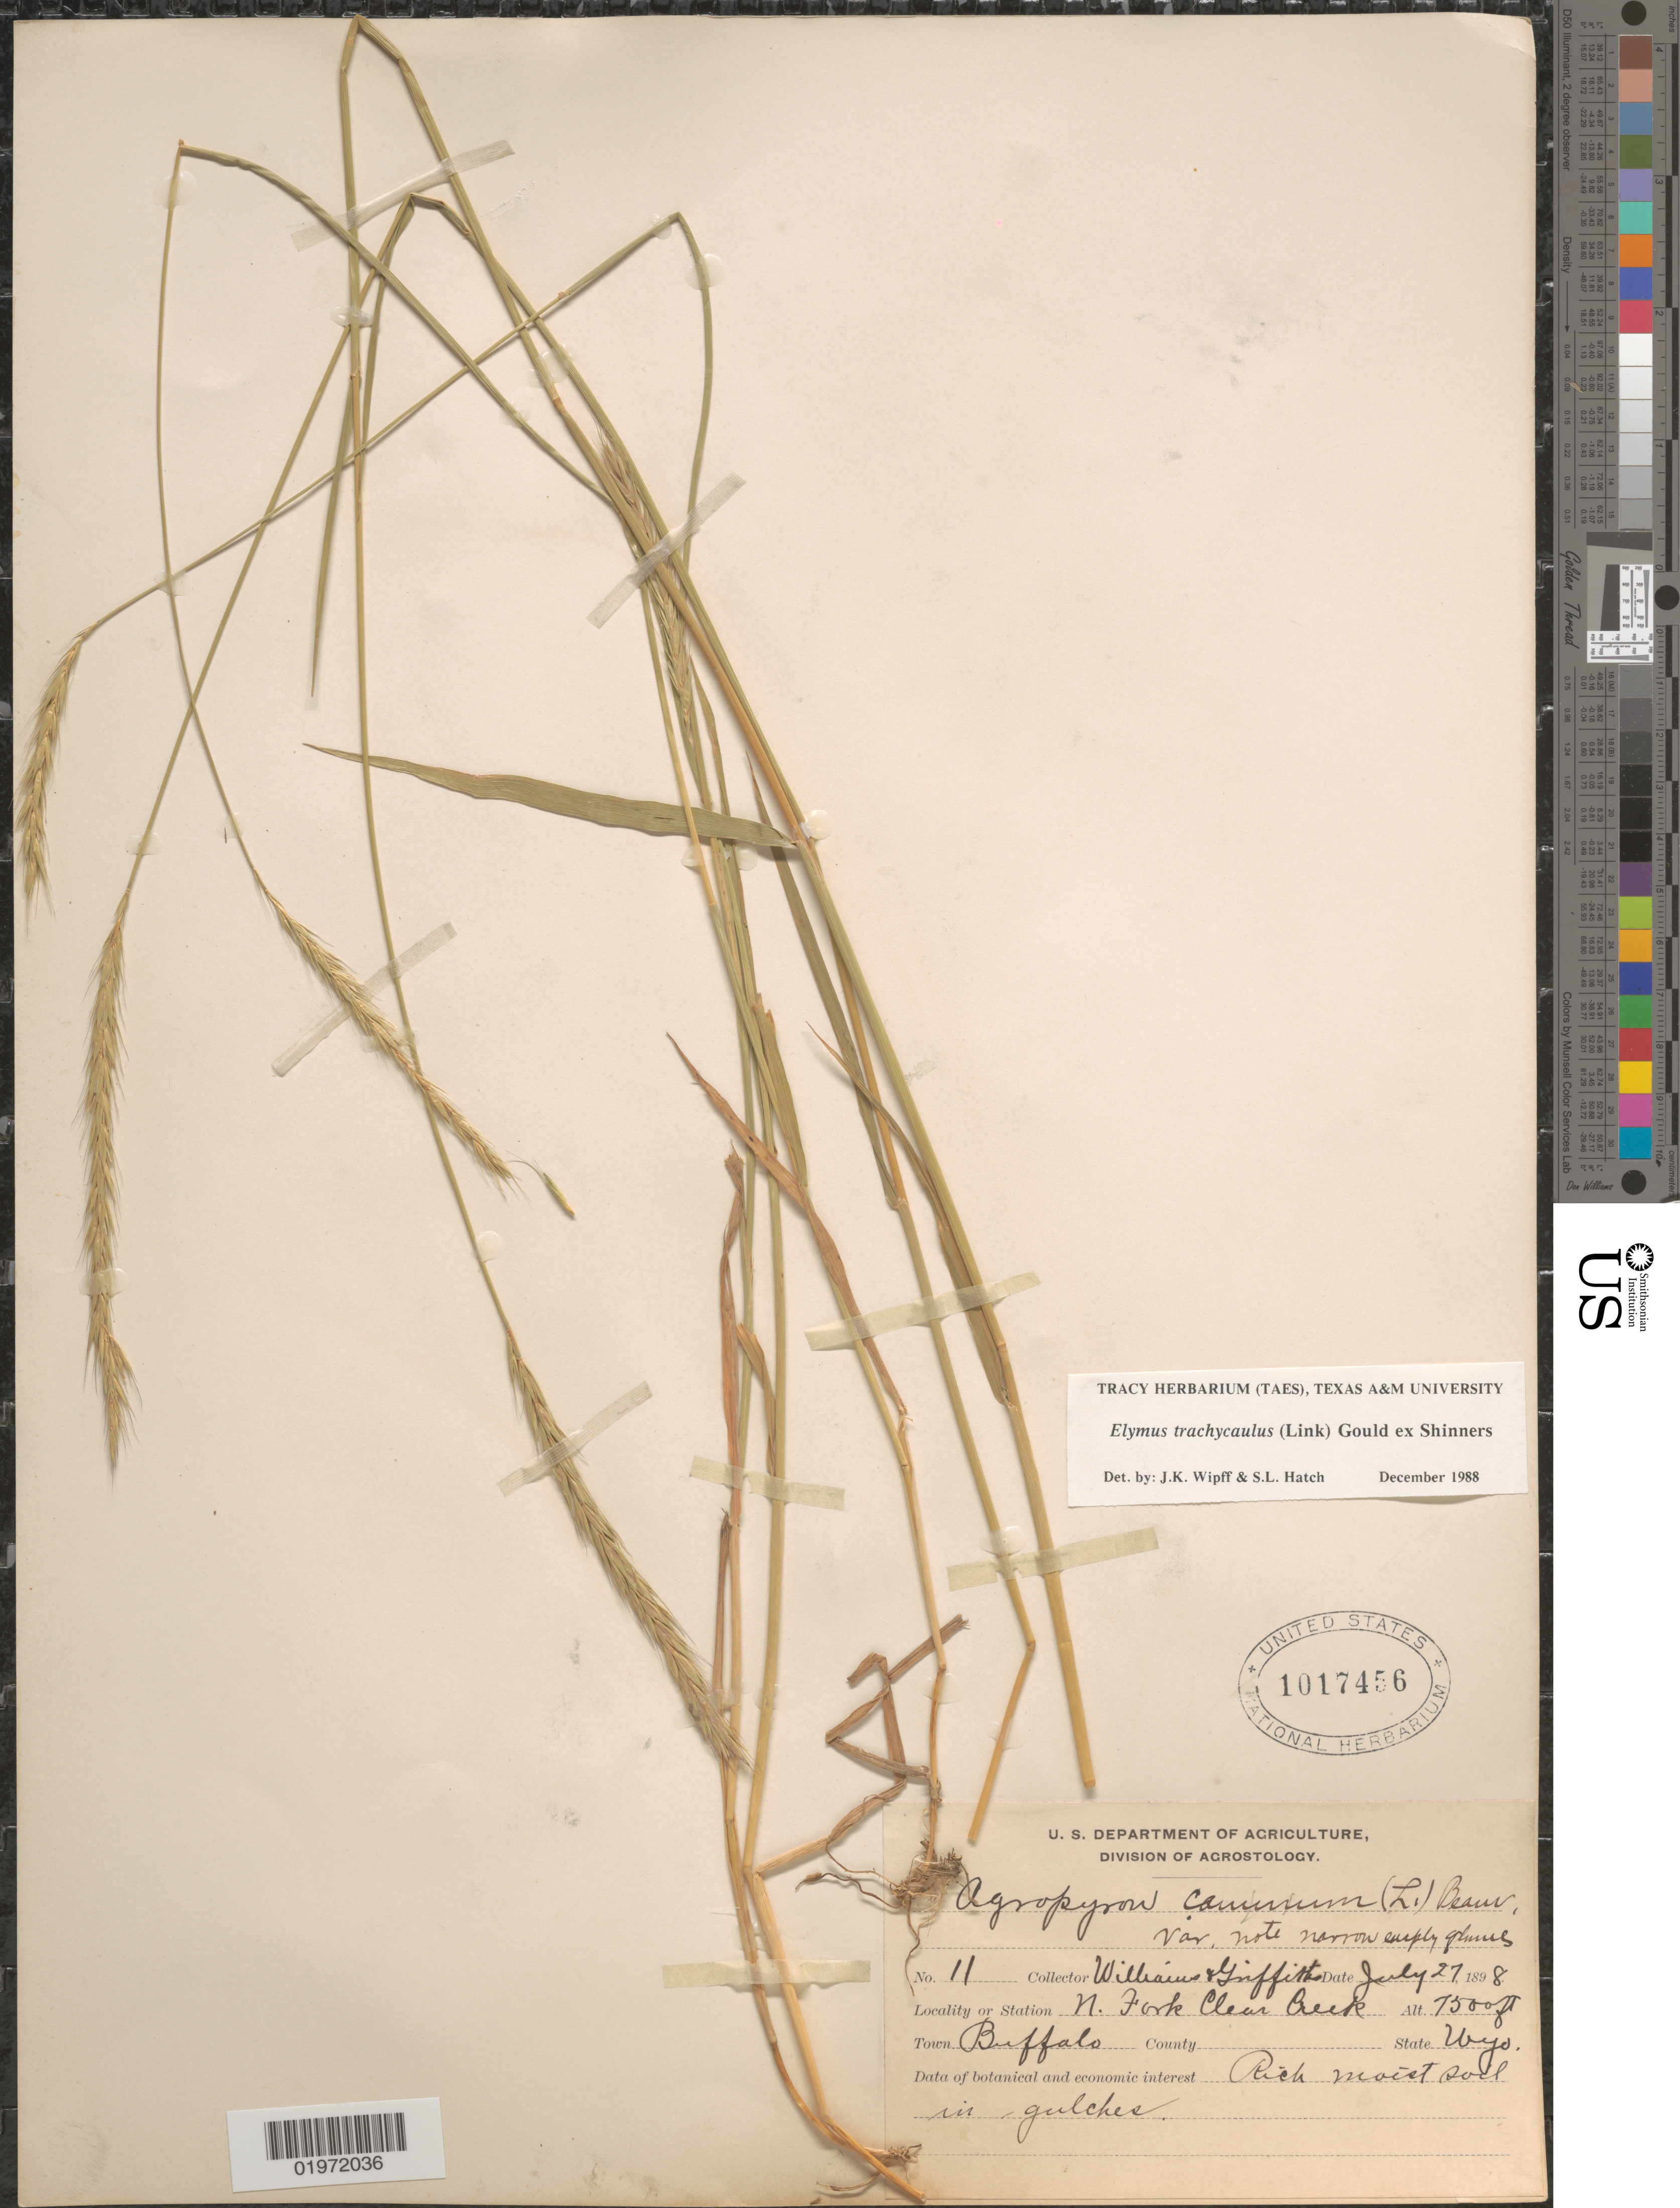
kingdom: Plantae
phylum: Tracheophyta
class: Liliopsida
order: Poales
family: Poaceae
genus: Elymus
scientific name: Elymus trachycaulus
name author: (Link) Gould ex Shinners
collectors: -- Williams & -- Griffiths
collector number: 11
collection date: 1898-07-27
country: United States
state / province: Wyoming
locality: N. Fork Clear Creek. Town Buffalo.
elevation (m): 2286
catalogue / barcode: US 1017456